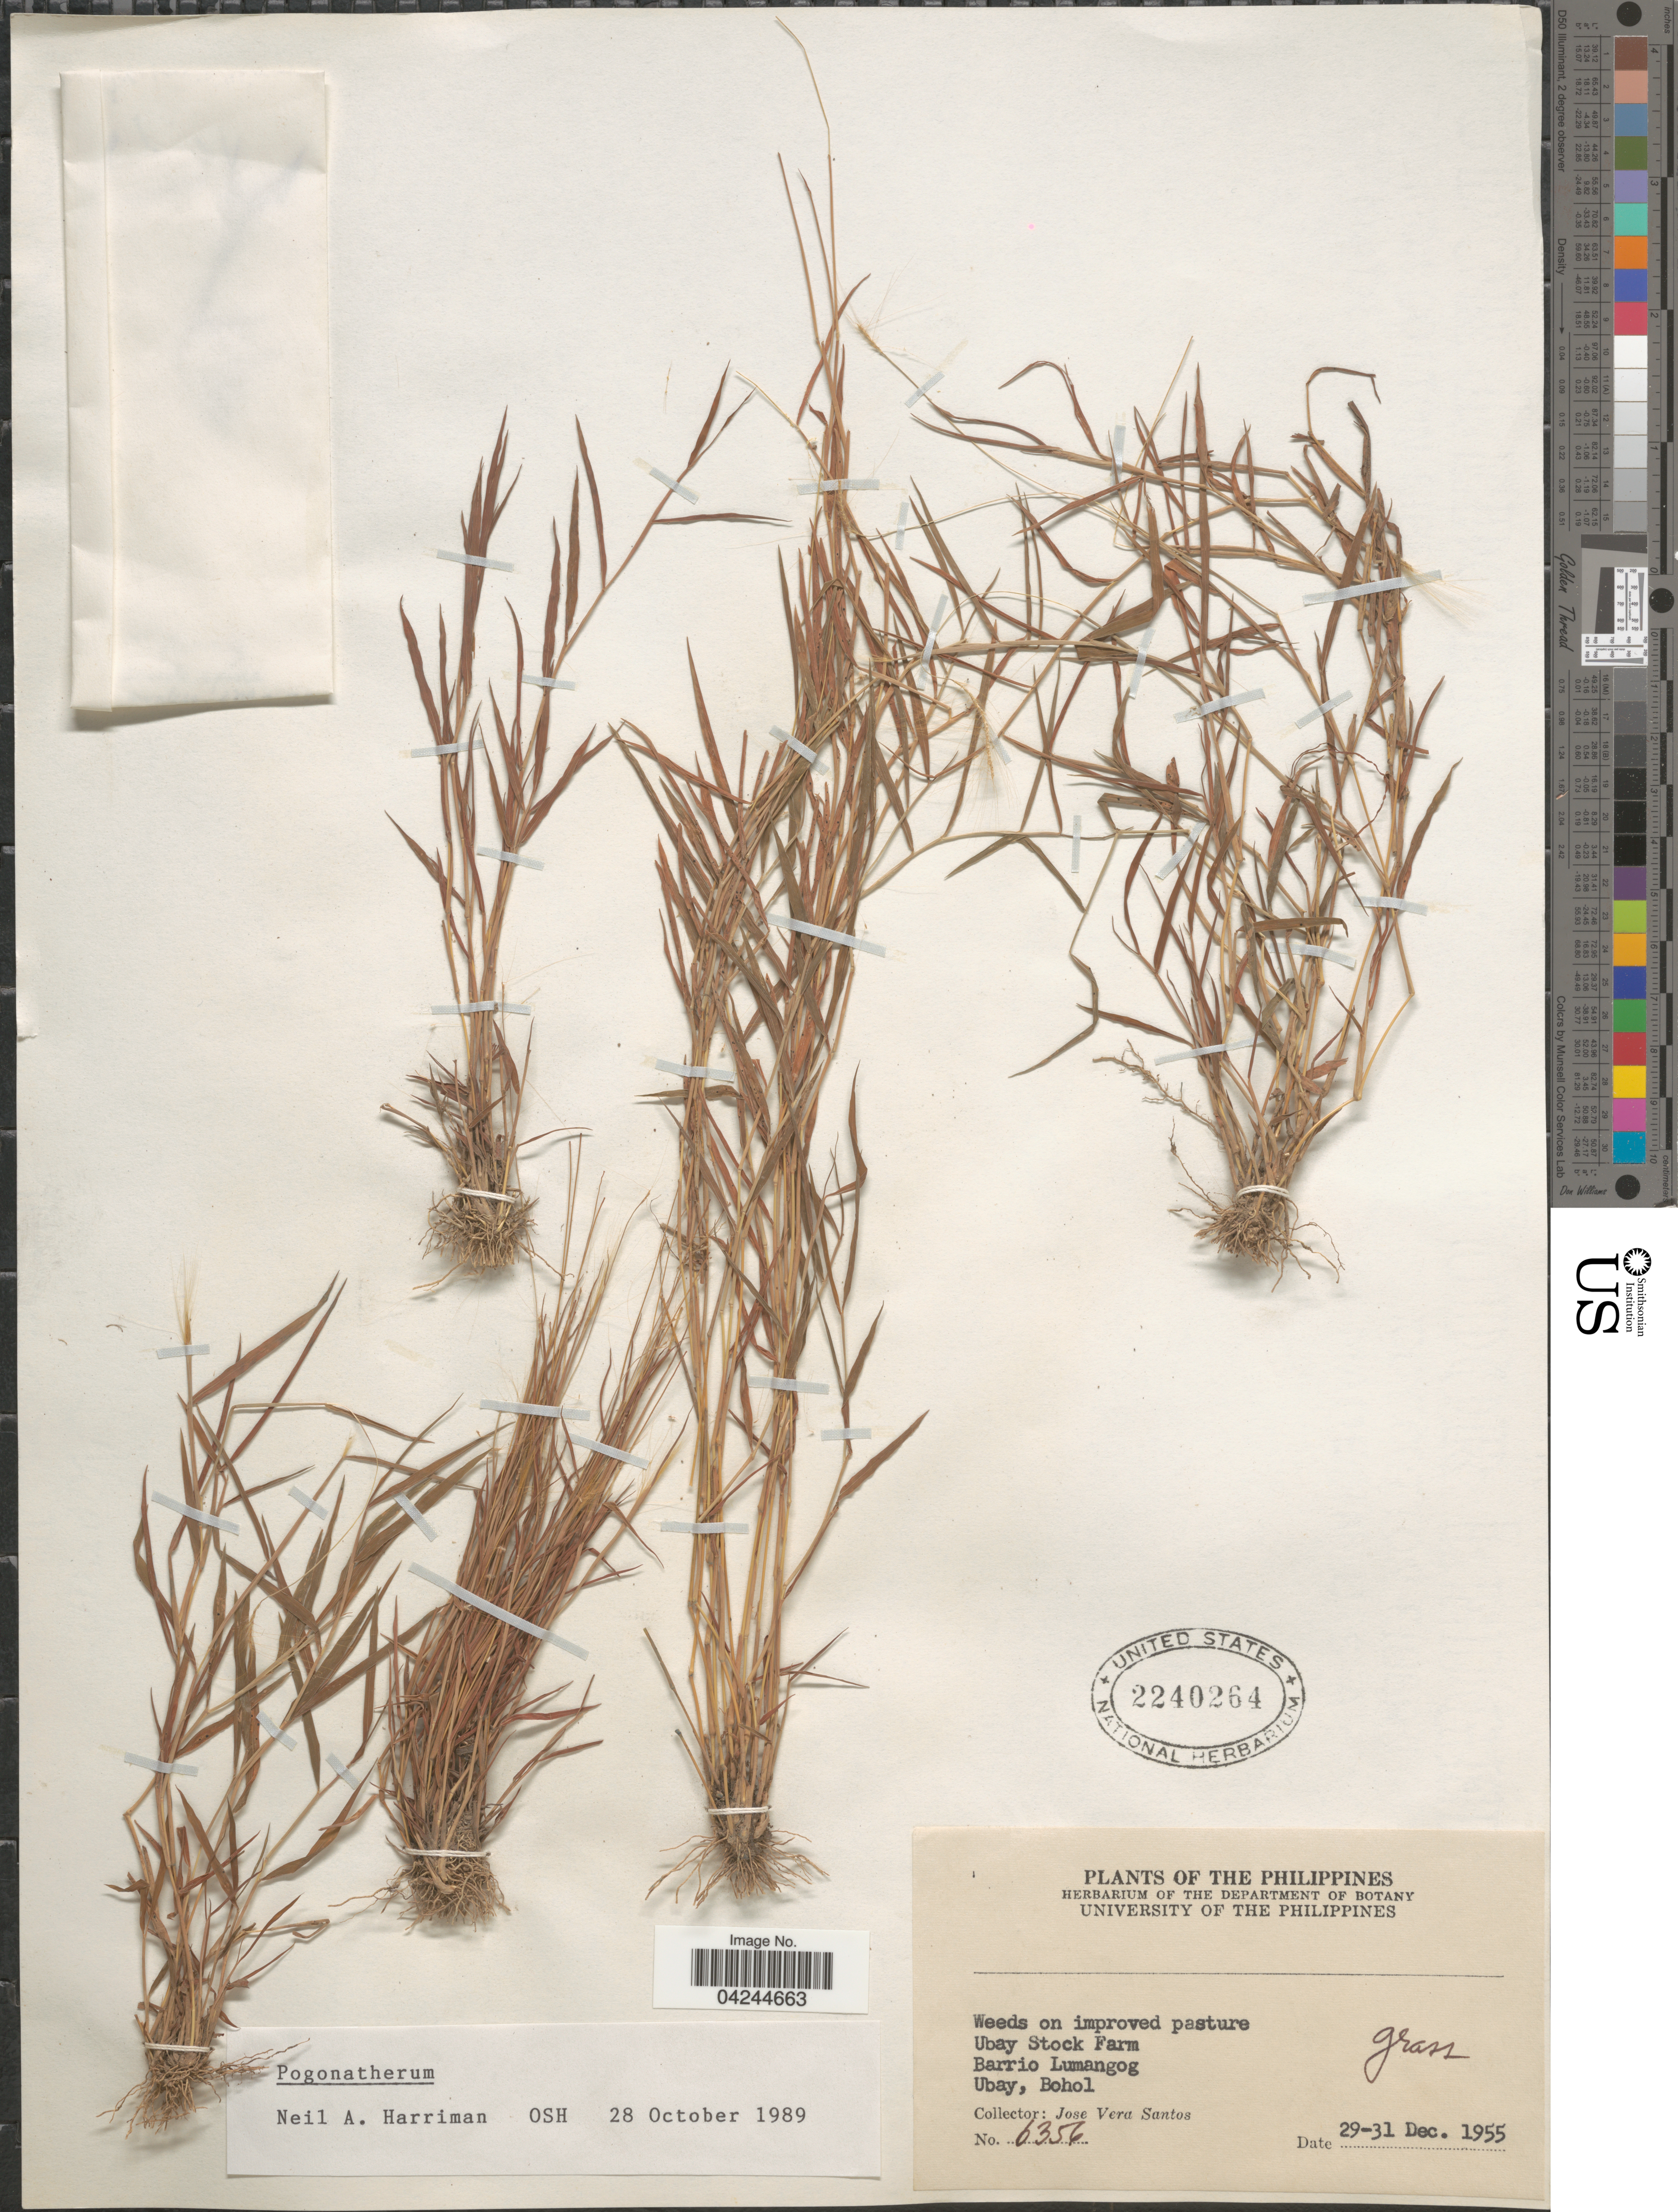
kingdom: Plantae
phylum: Tracheophyta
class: Liliopsida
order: Poales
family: Poaceae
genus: Pogonatherum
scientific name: Pogonatherum sp.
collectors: J. Santos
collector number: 6356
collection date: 1955-12-29/1955-12-31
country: Philippines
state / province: Central Visayas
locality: Weeds on improved pasture. Ubay Stock Farm. Barrio Lumangog. Ubay, Bohol.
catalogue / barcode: US 2240264